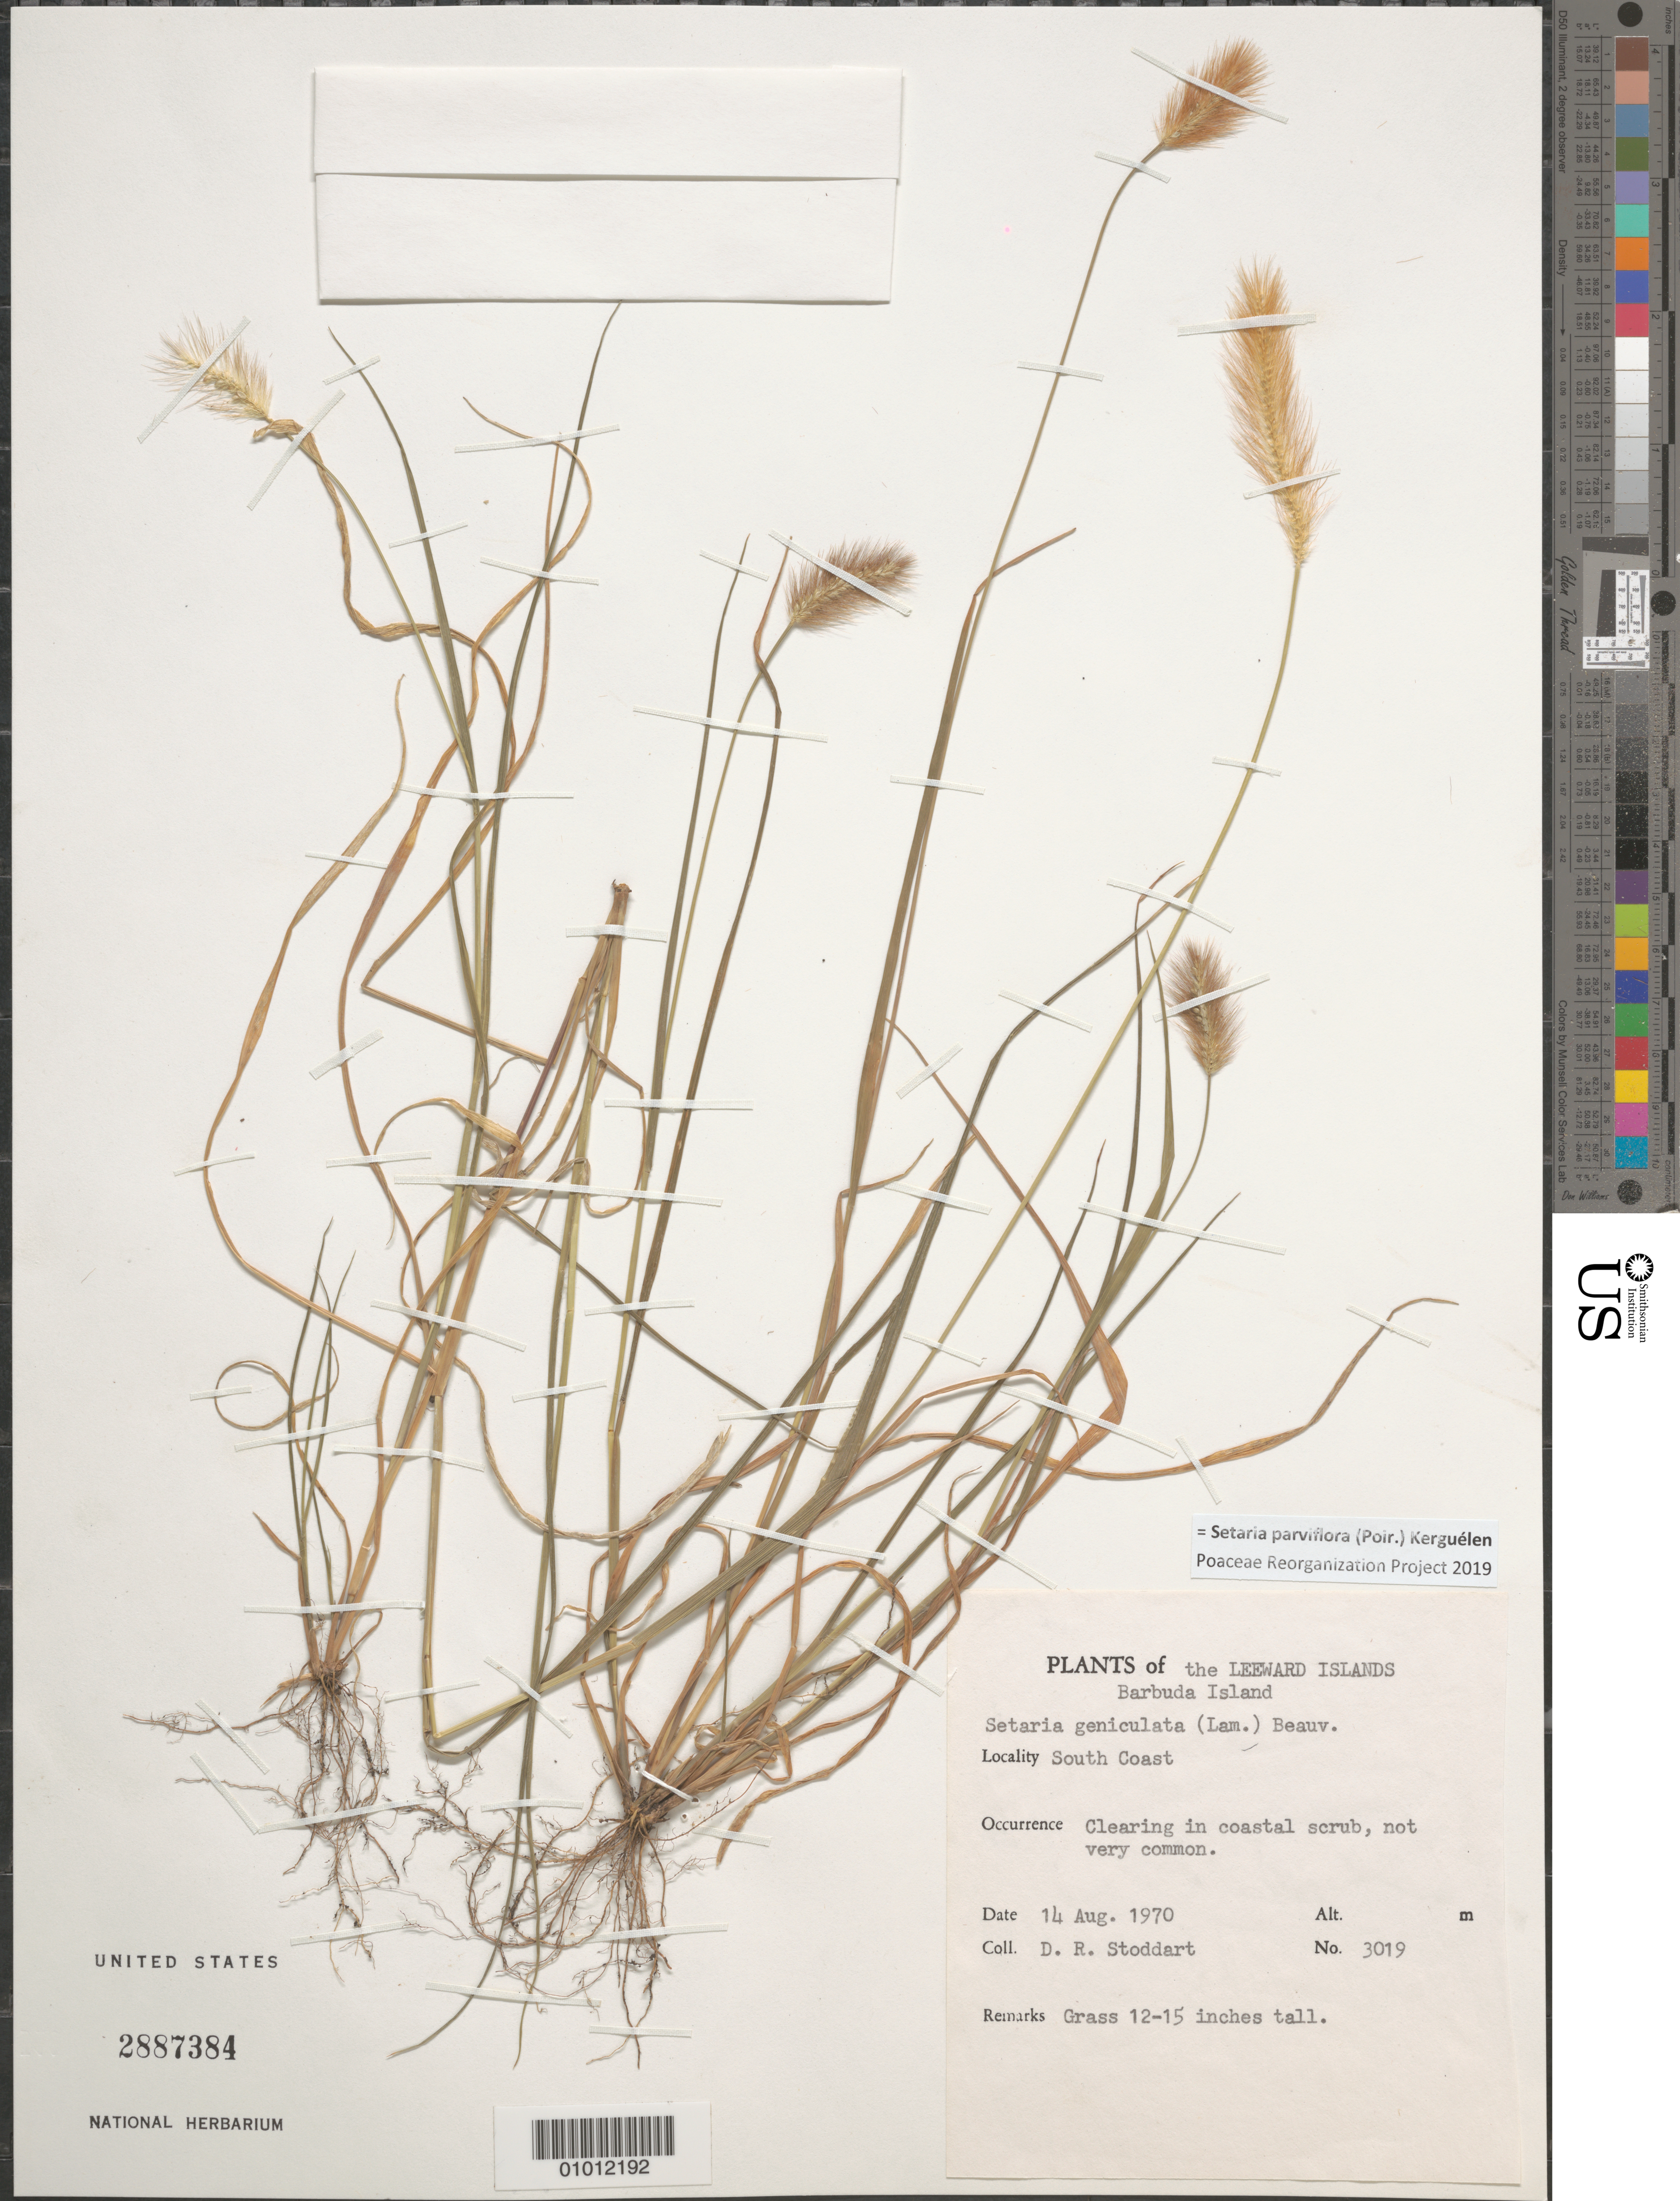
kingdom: Plantae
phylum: Tracheophyta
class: Liliopsida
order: Poales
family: Poaceae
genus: Setaria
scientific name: Setaria parviflora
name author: (Poir.) Kerguélen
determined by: Poaceae Reorganization Project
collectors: D. R. Stoddart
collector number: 3019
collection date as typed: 14 Aug 1970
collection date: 1970-08-14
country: Antigua and Barbuda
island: Barbuda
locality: South Coast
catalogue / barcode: US 2887384